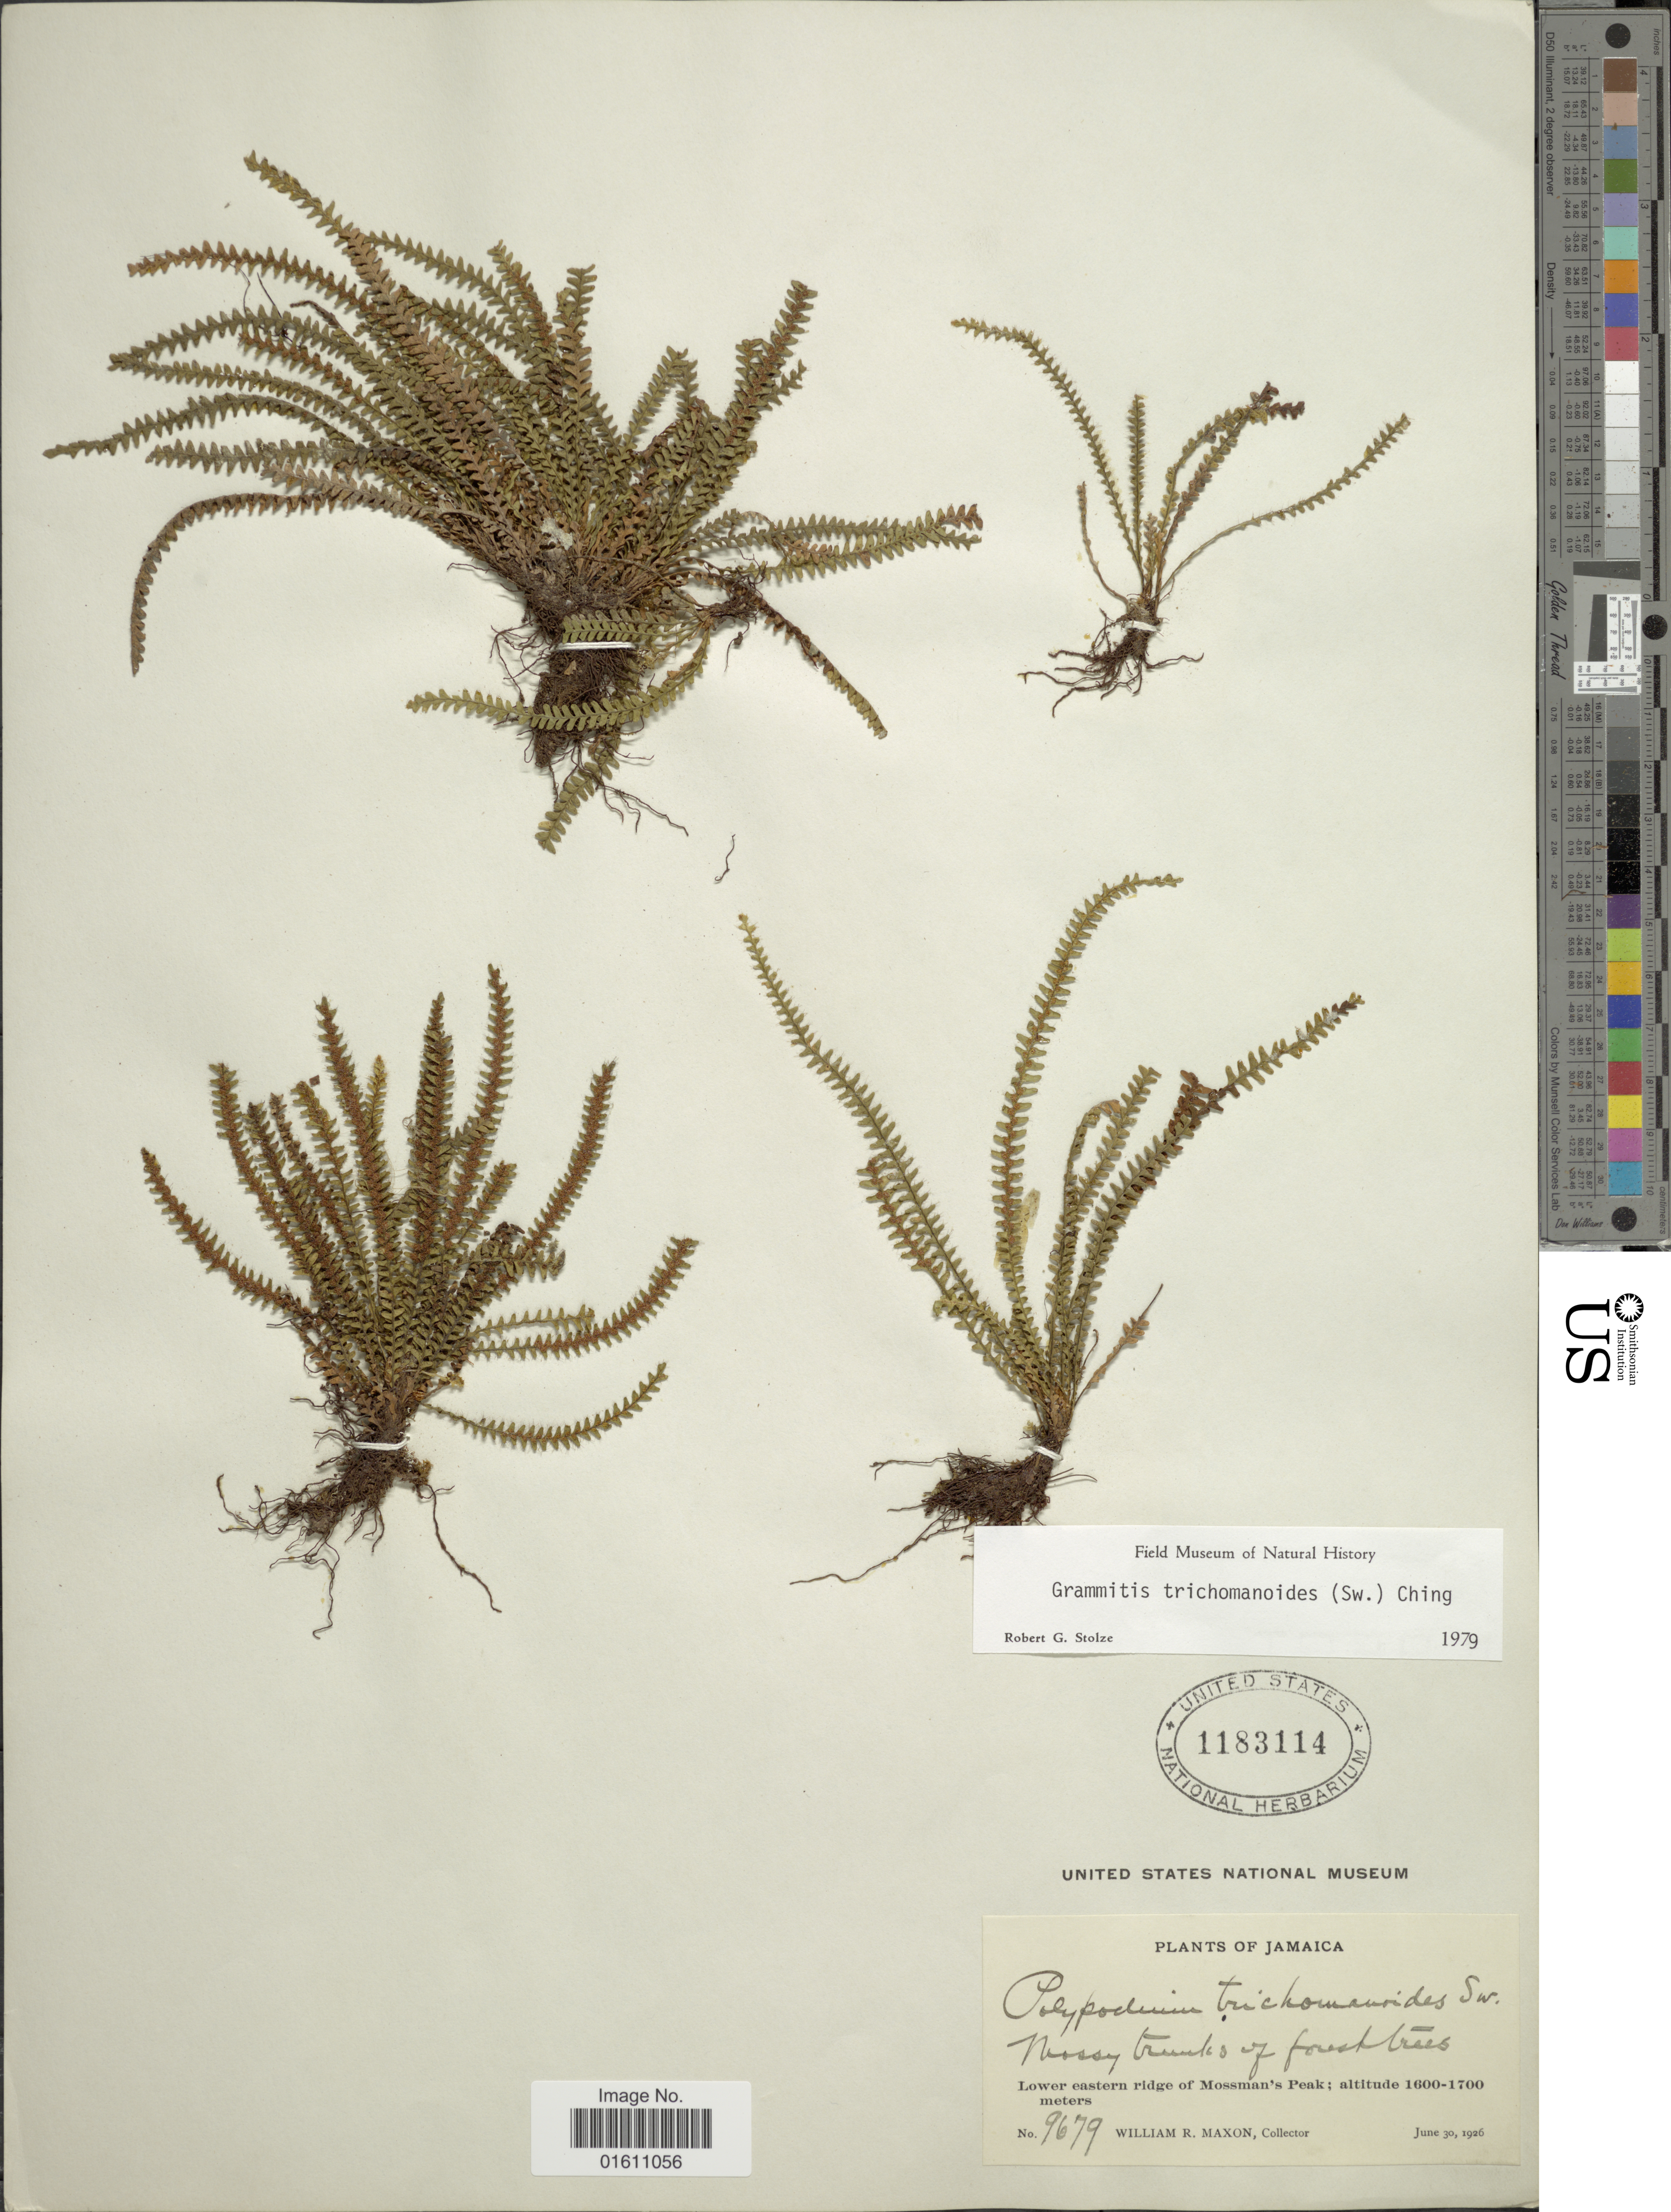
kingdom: Plantae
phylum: Tracheophyta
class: Polypodiopsida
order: Polypodiales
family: Polypodiaceae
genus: Moranopteris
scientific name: Moranopteris trichomanoides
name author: (Sw.) R. Y. Hirai & J. Prado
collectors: W. R. Maxon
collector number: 9679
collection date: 1926-06-30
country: Jamaica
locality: Lower eastern ridge of Mossman's Peak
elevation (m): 1600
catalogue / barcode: US 1183114